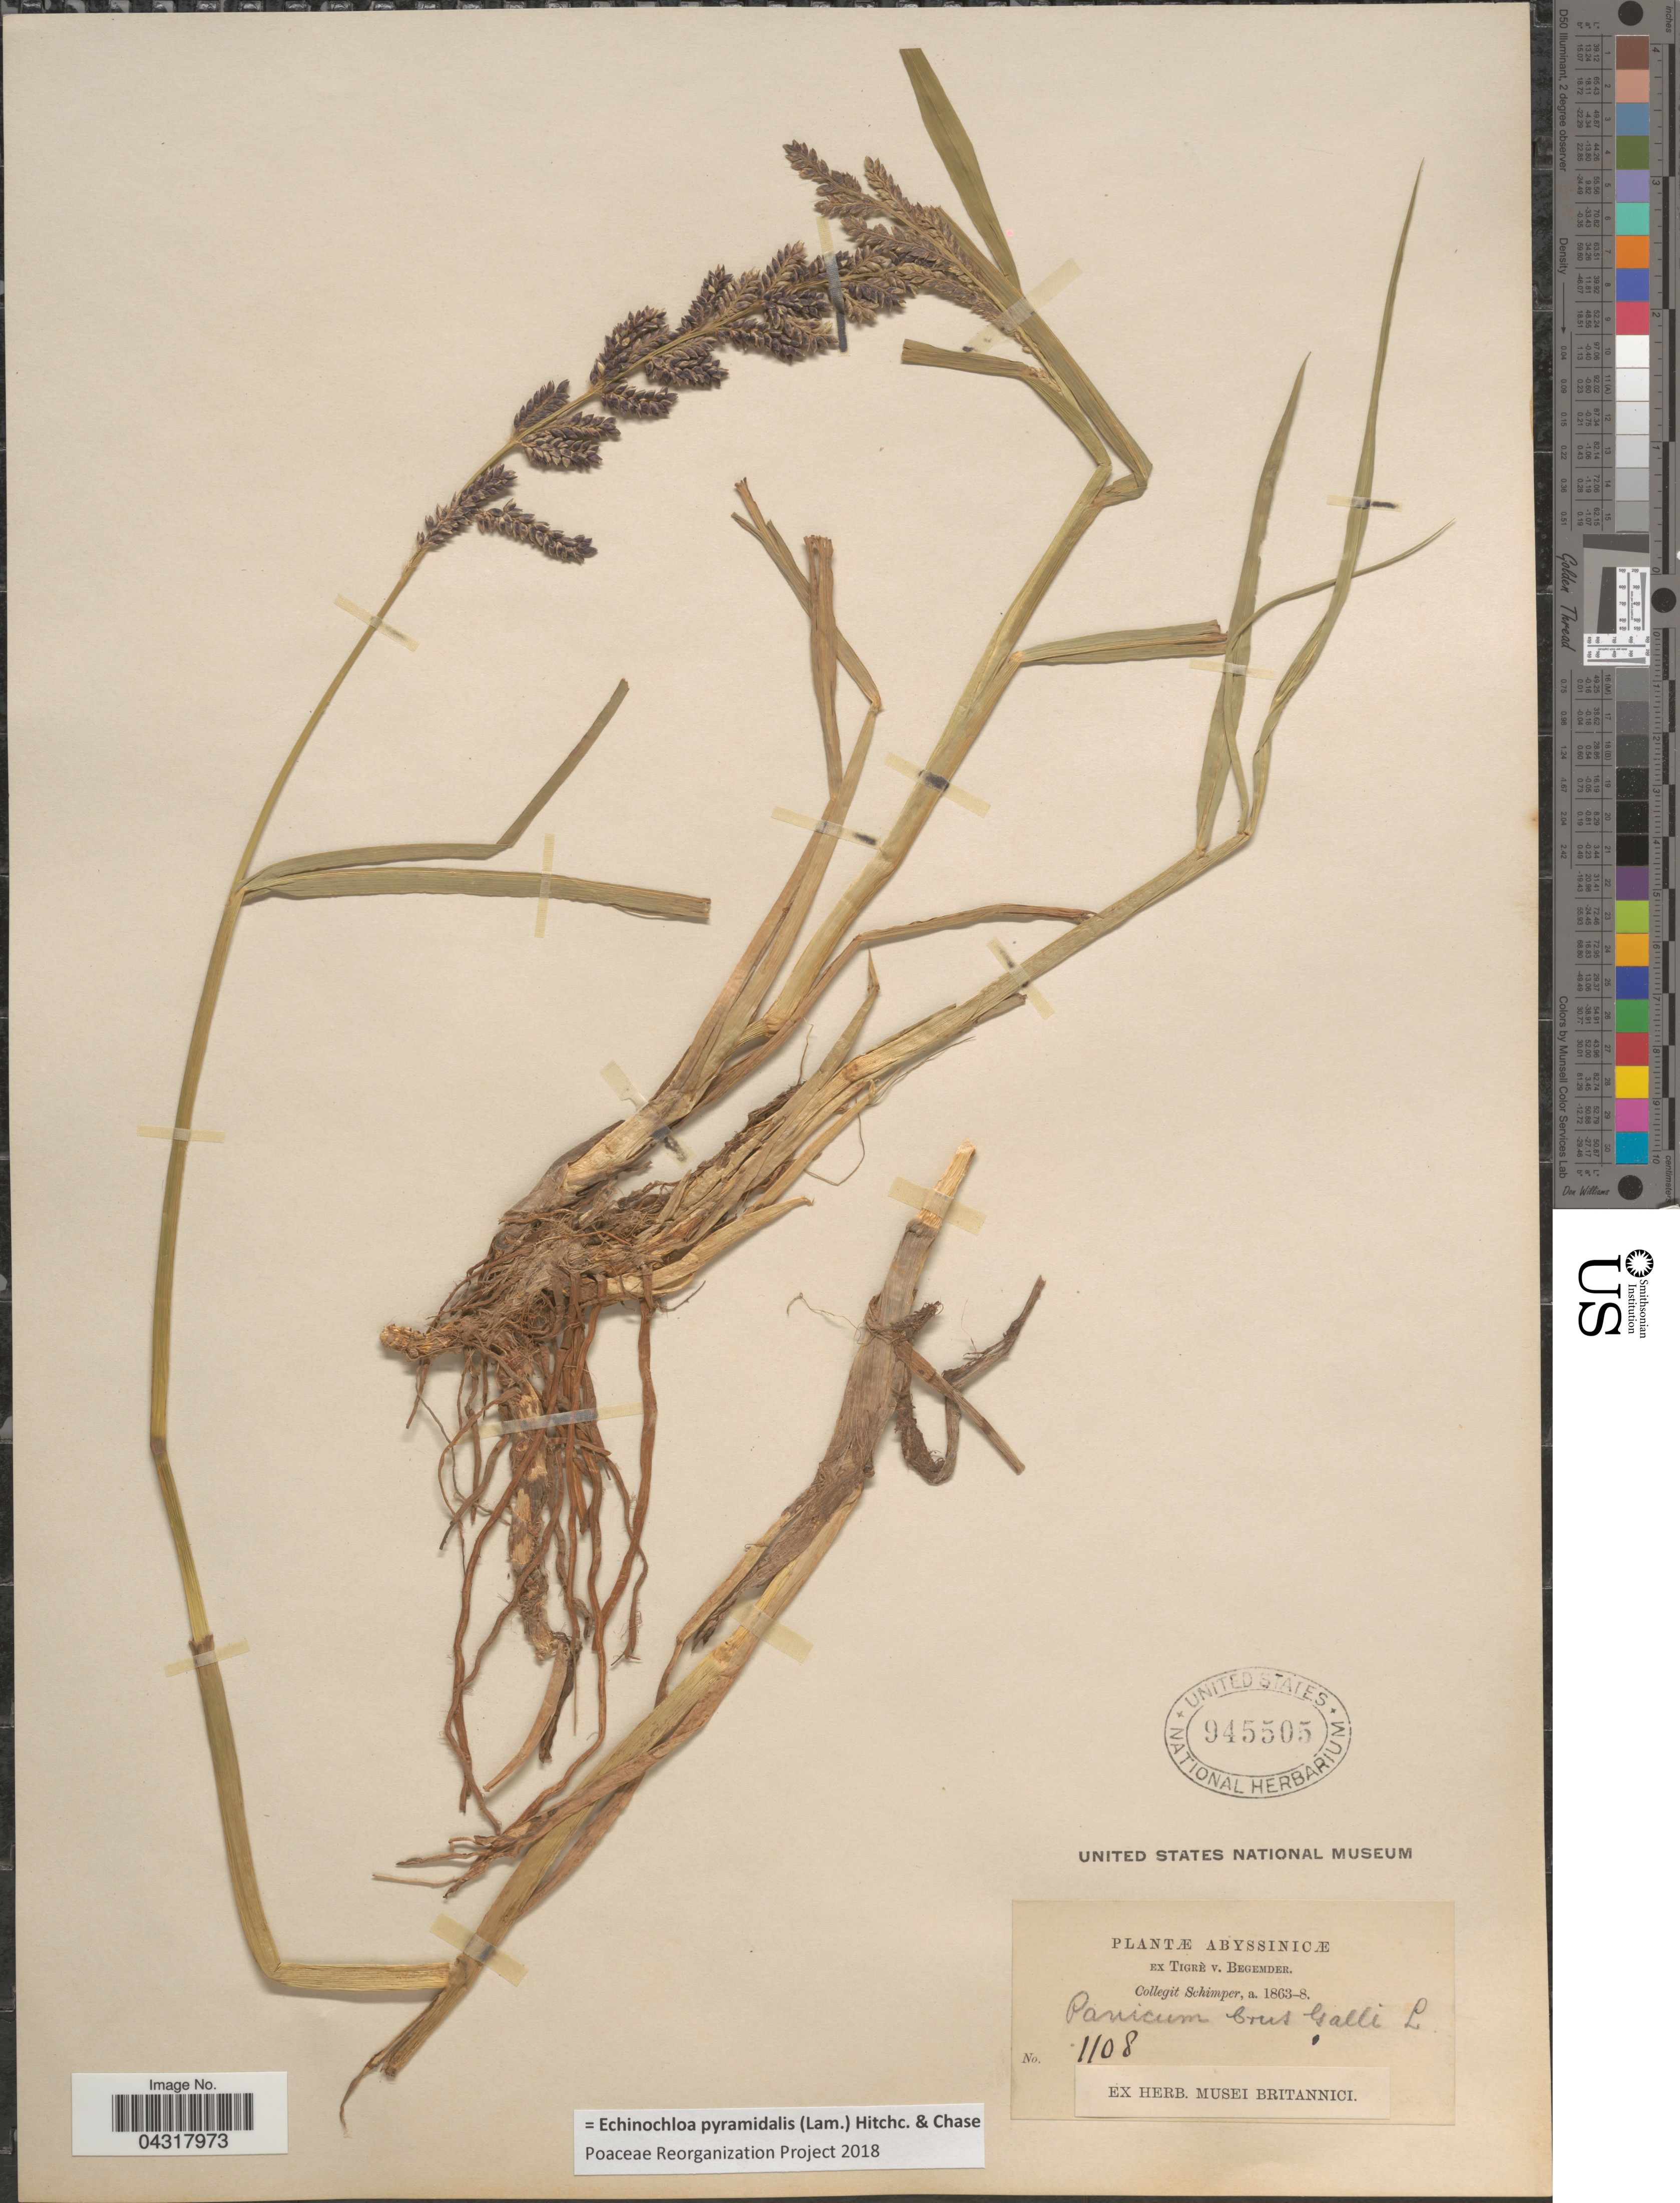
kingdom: Plantae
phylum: Tracheophyta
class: Liliopsida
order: Poales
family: Poaceae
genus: Echinochloa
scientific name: Echinochloa pyramidalis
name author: (Lam.) Hitchc. & Chase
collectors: -. Schimper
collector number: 1108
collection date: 1863/1868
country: Ethiopia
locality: Abyssinicæ.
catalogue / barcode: US 945505